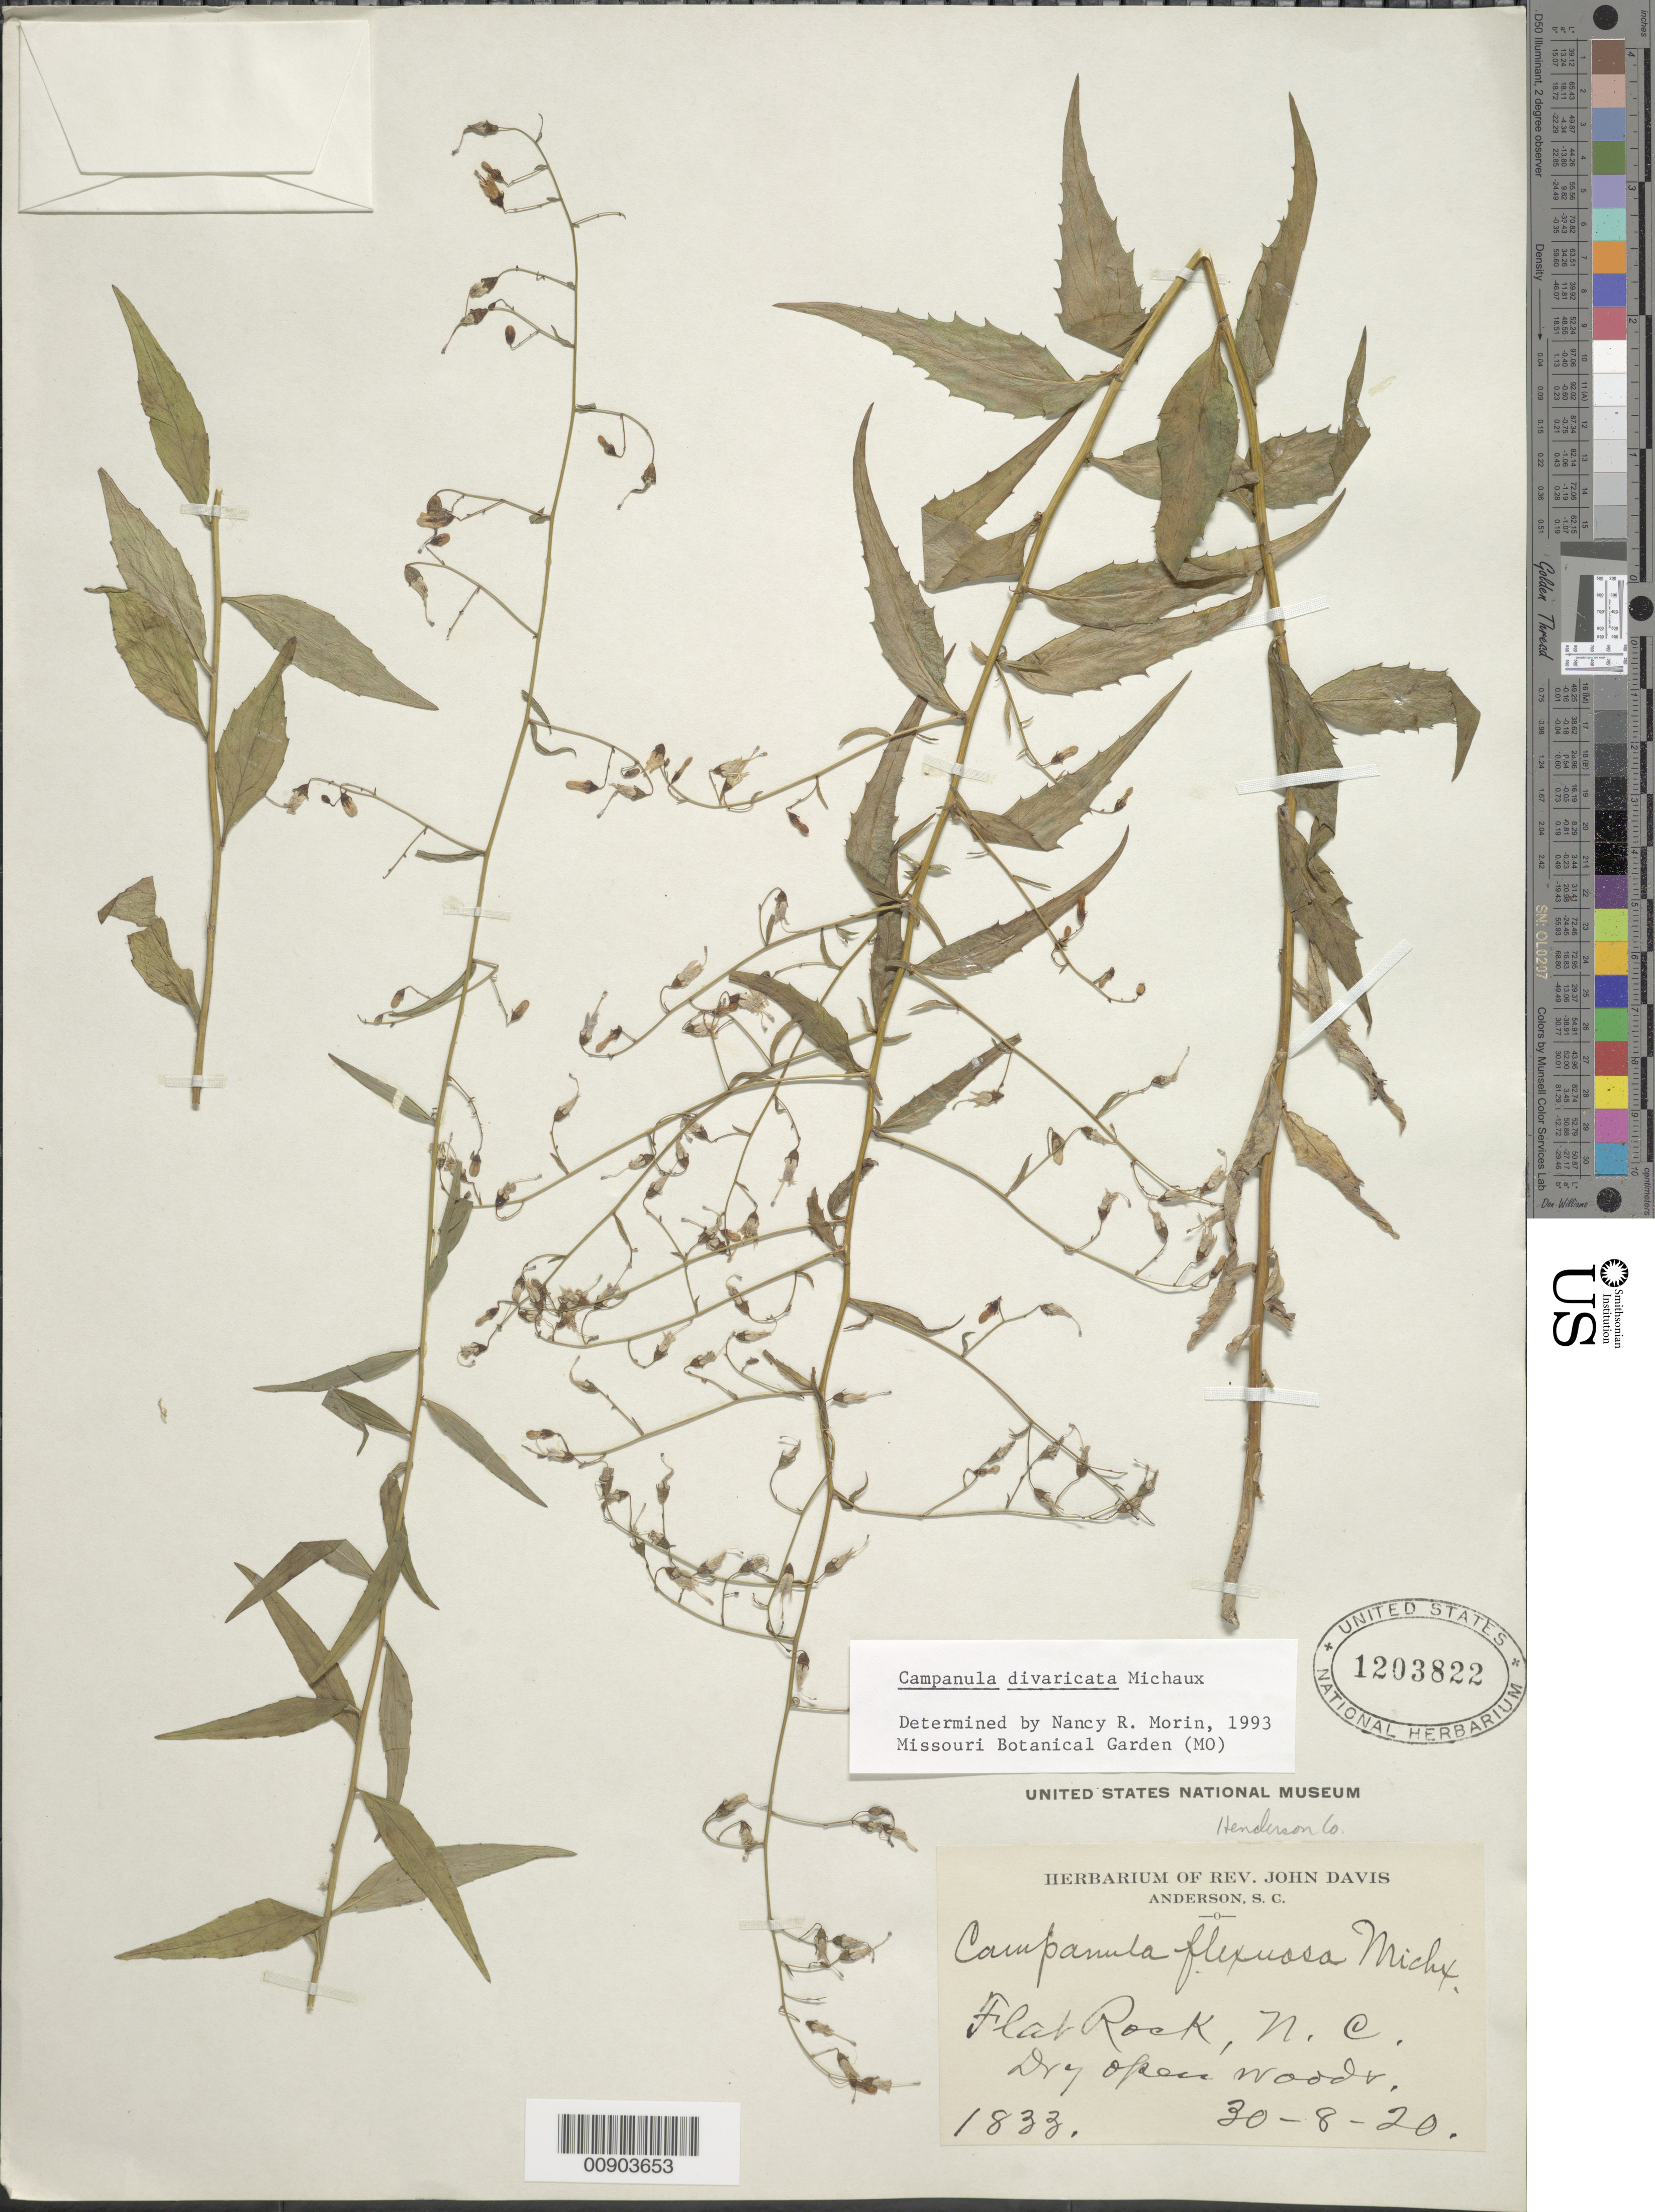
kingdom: Plantae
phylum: Tracheophyta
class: Magnoliopsida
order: Asterales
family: Campanulaceae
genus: Campanula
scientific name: Campanula divaricata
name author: Michx.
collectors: J. Davis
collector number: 1833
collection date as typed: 30-8-20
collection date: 1920-08-30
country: United States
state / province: North Carolina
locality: Flat Rock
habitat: Dry open woods.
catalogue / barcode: US 1203822